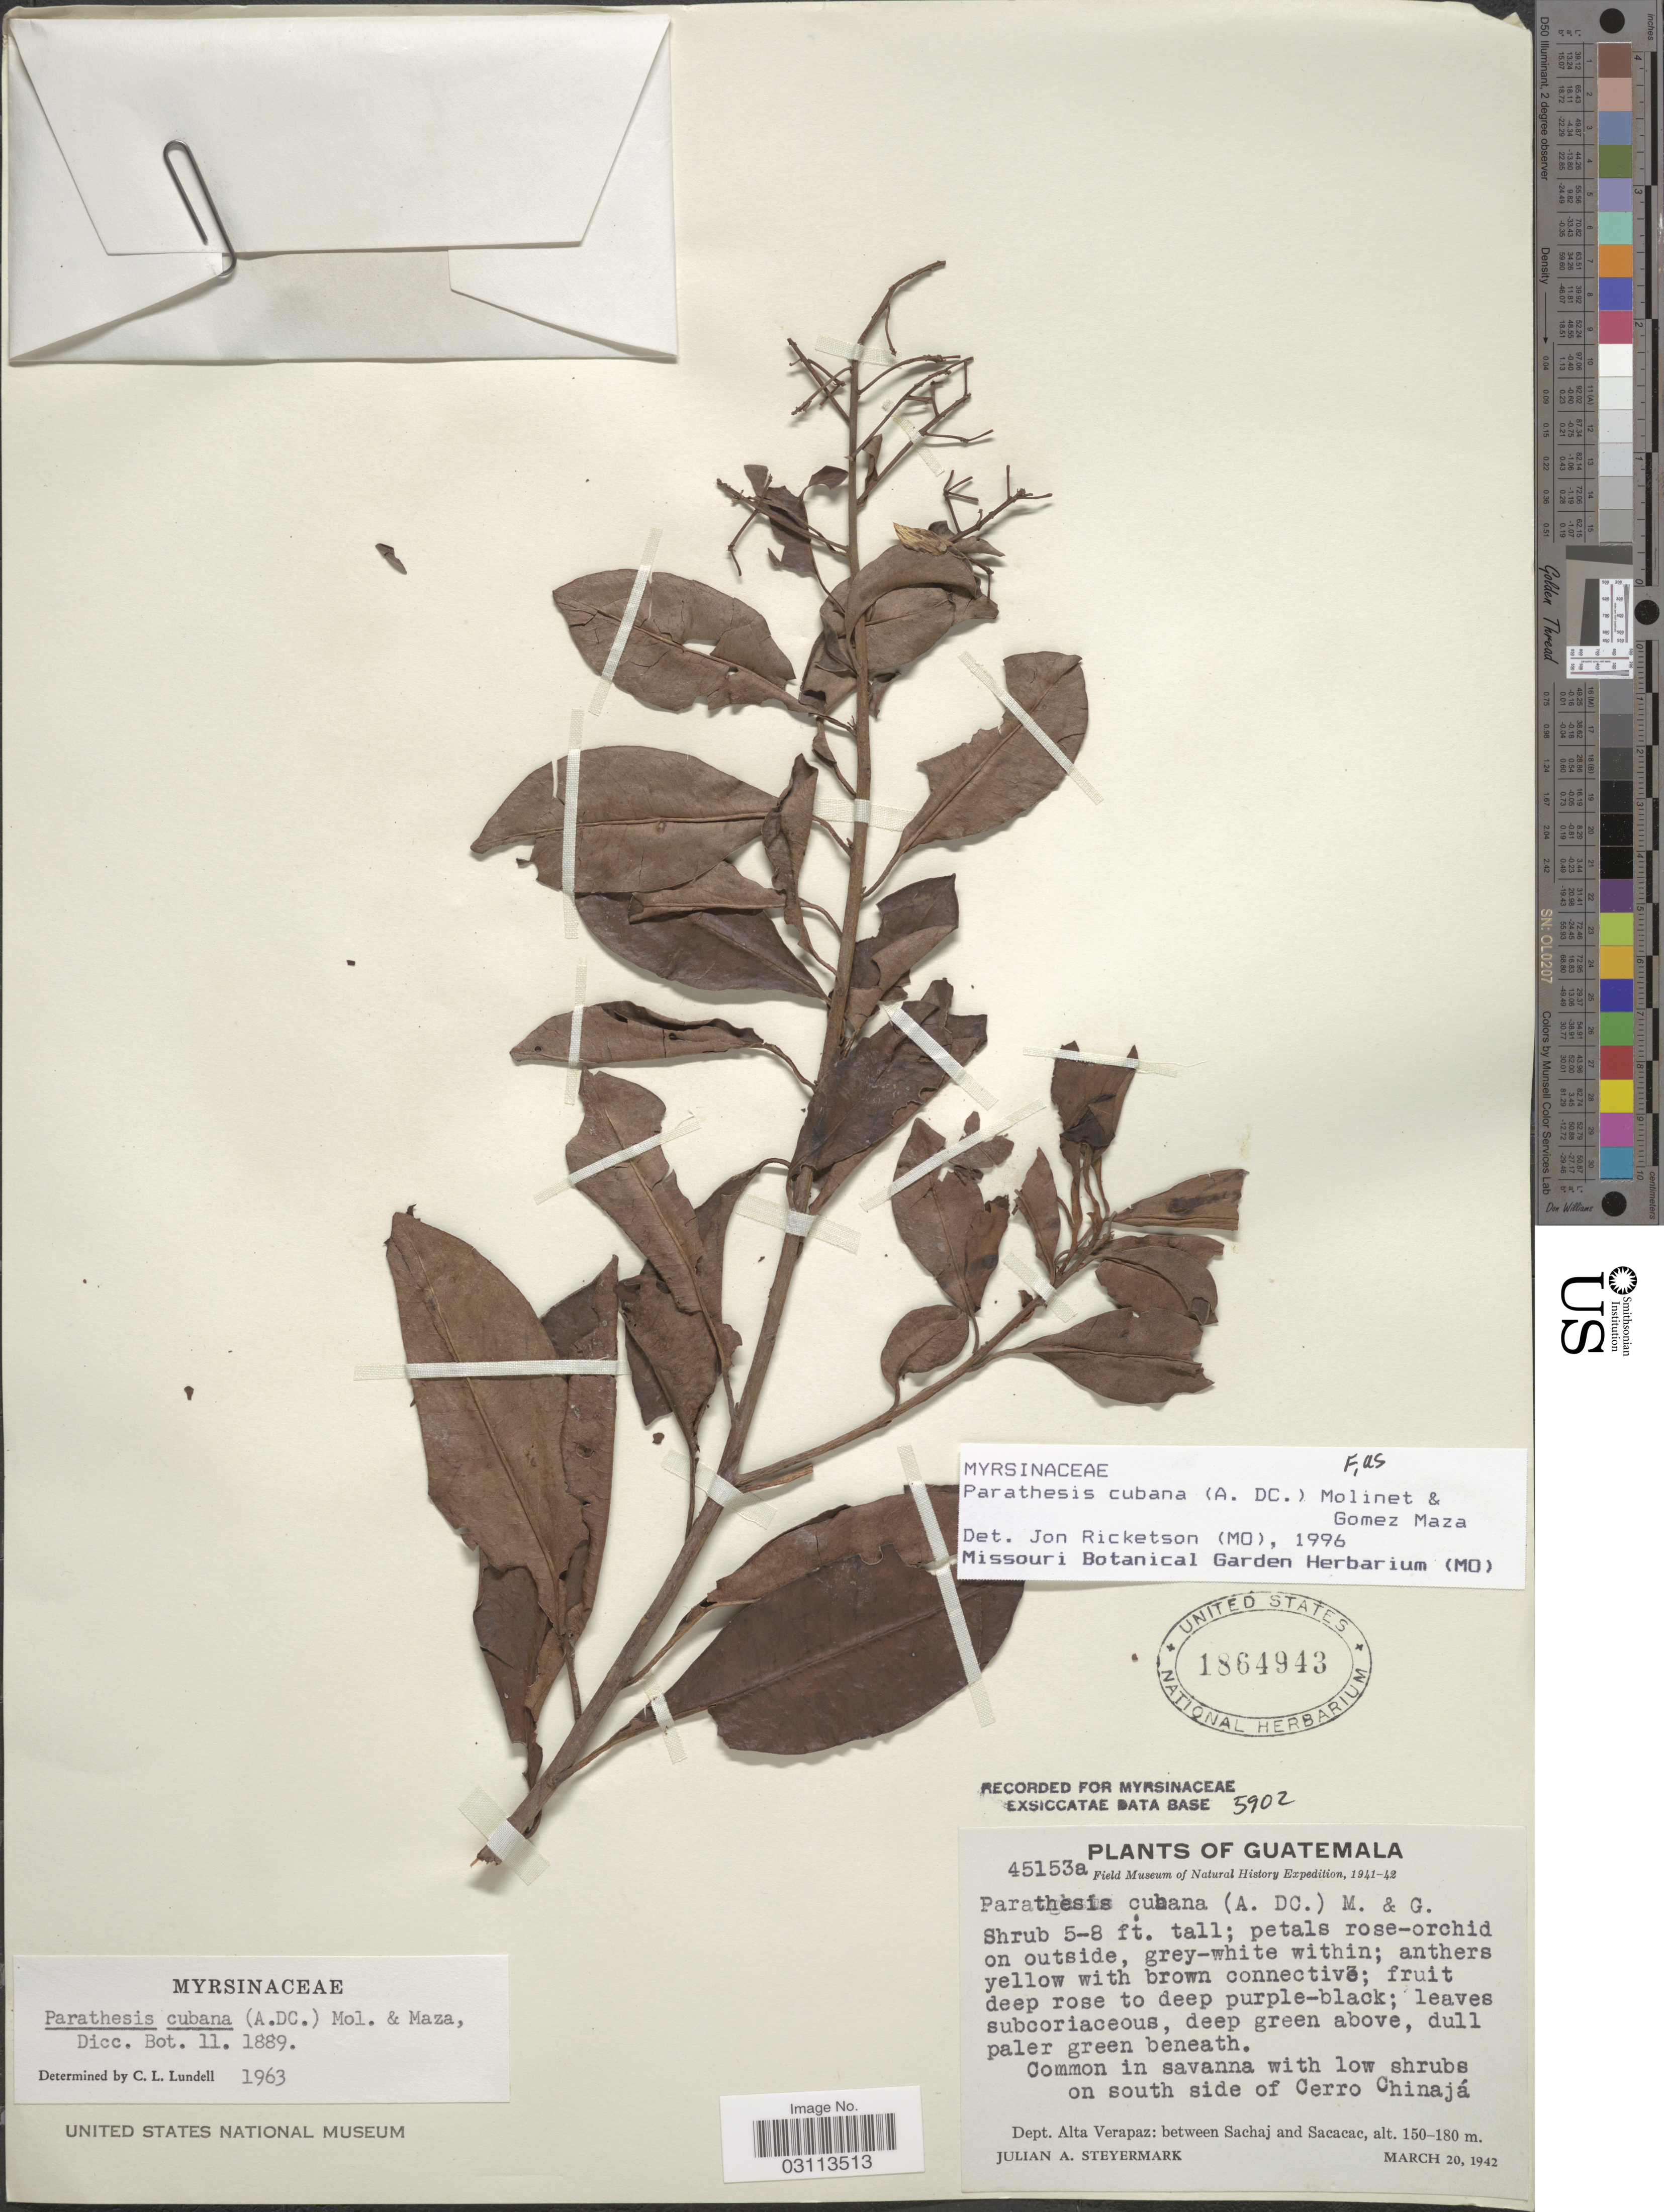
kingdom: Plantae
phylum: Tracheophyta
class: Magnoliopsida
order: Ericales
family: Primulaceae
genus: Parathesis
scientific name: Parathesis cubana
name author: (A. DC.) Molinet & M. Gómez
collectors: J. Steyermark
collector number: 45153a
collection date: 1942-03-20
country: Guatemala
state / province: Alta Verapaz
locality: South side of Cerro Chinajá. Dept. Alta Verapaz: between Sachaj and Sacacac.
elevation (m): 150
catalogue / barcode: US 1864943